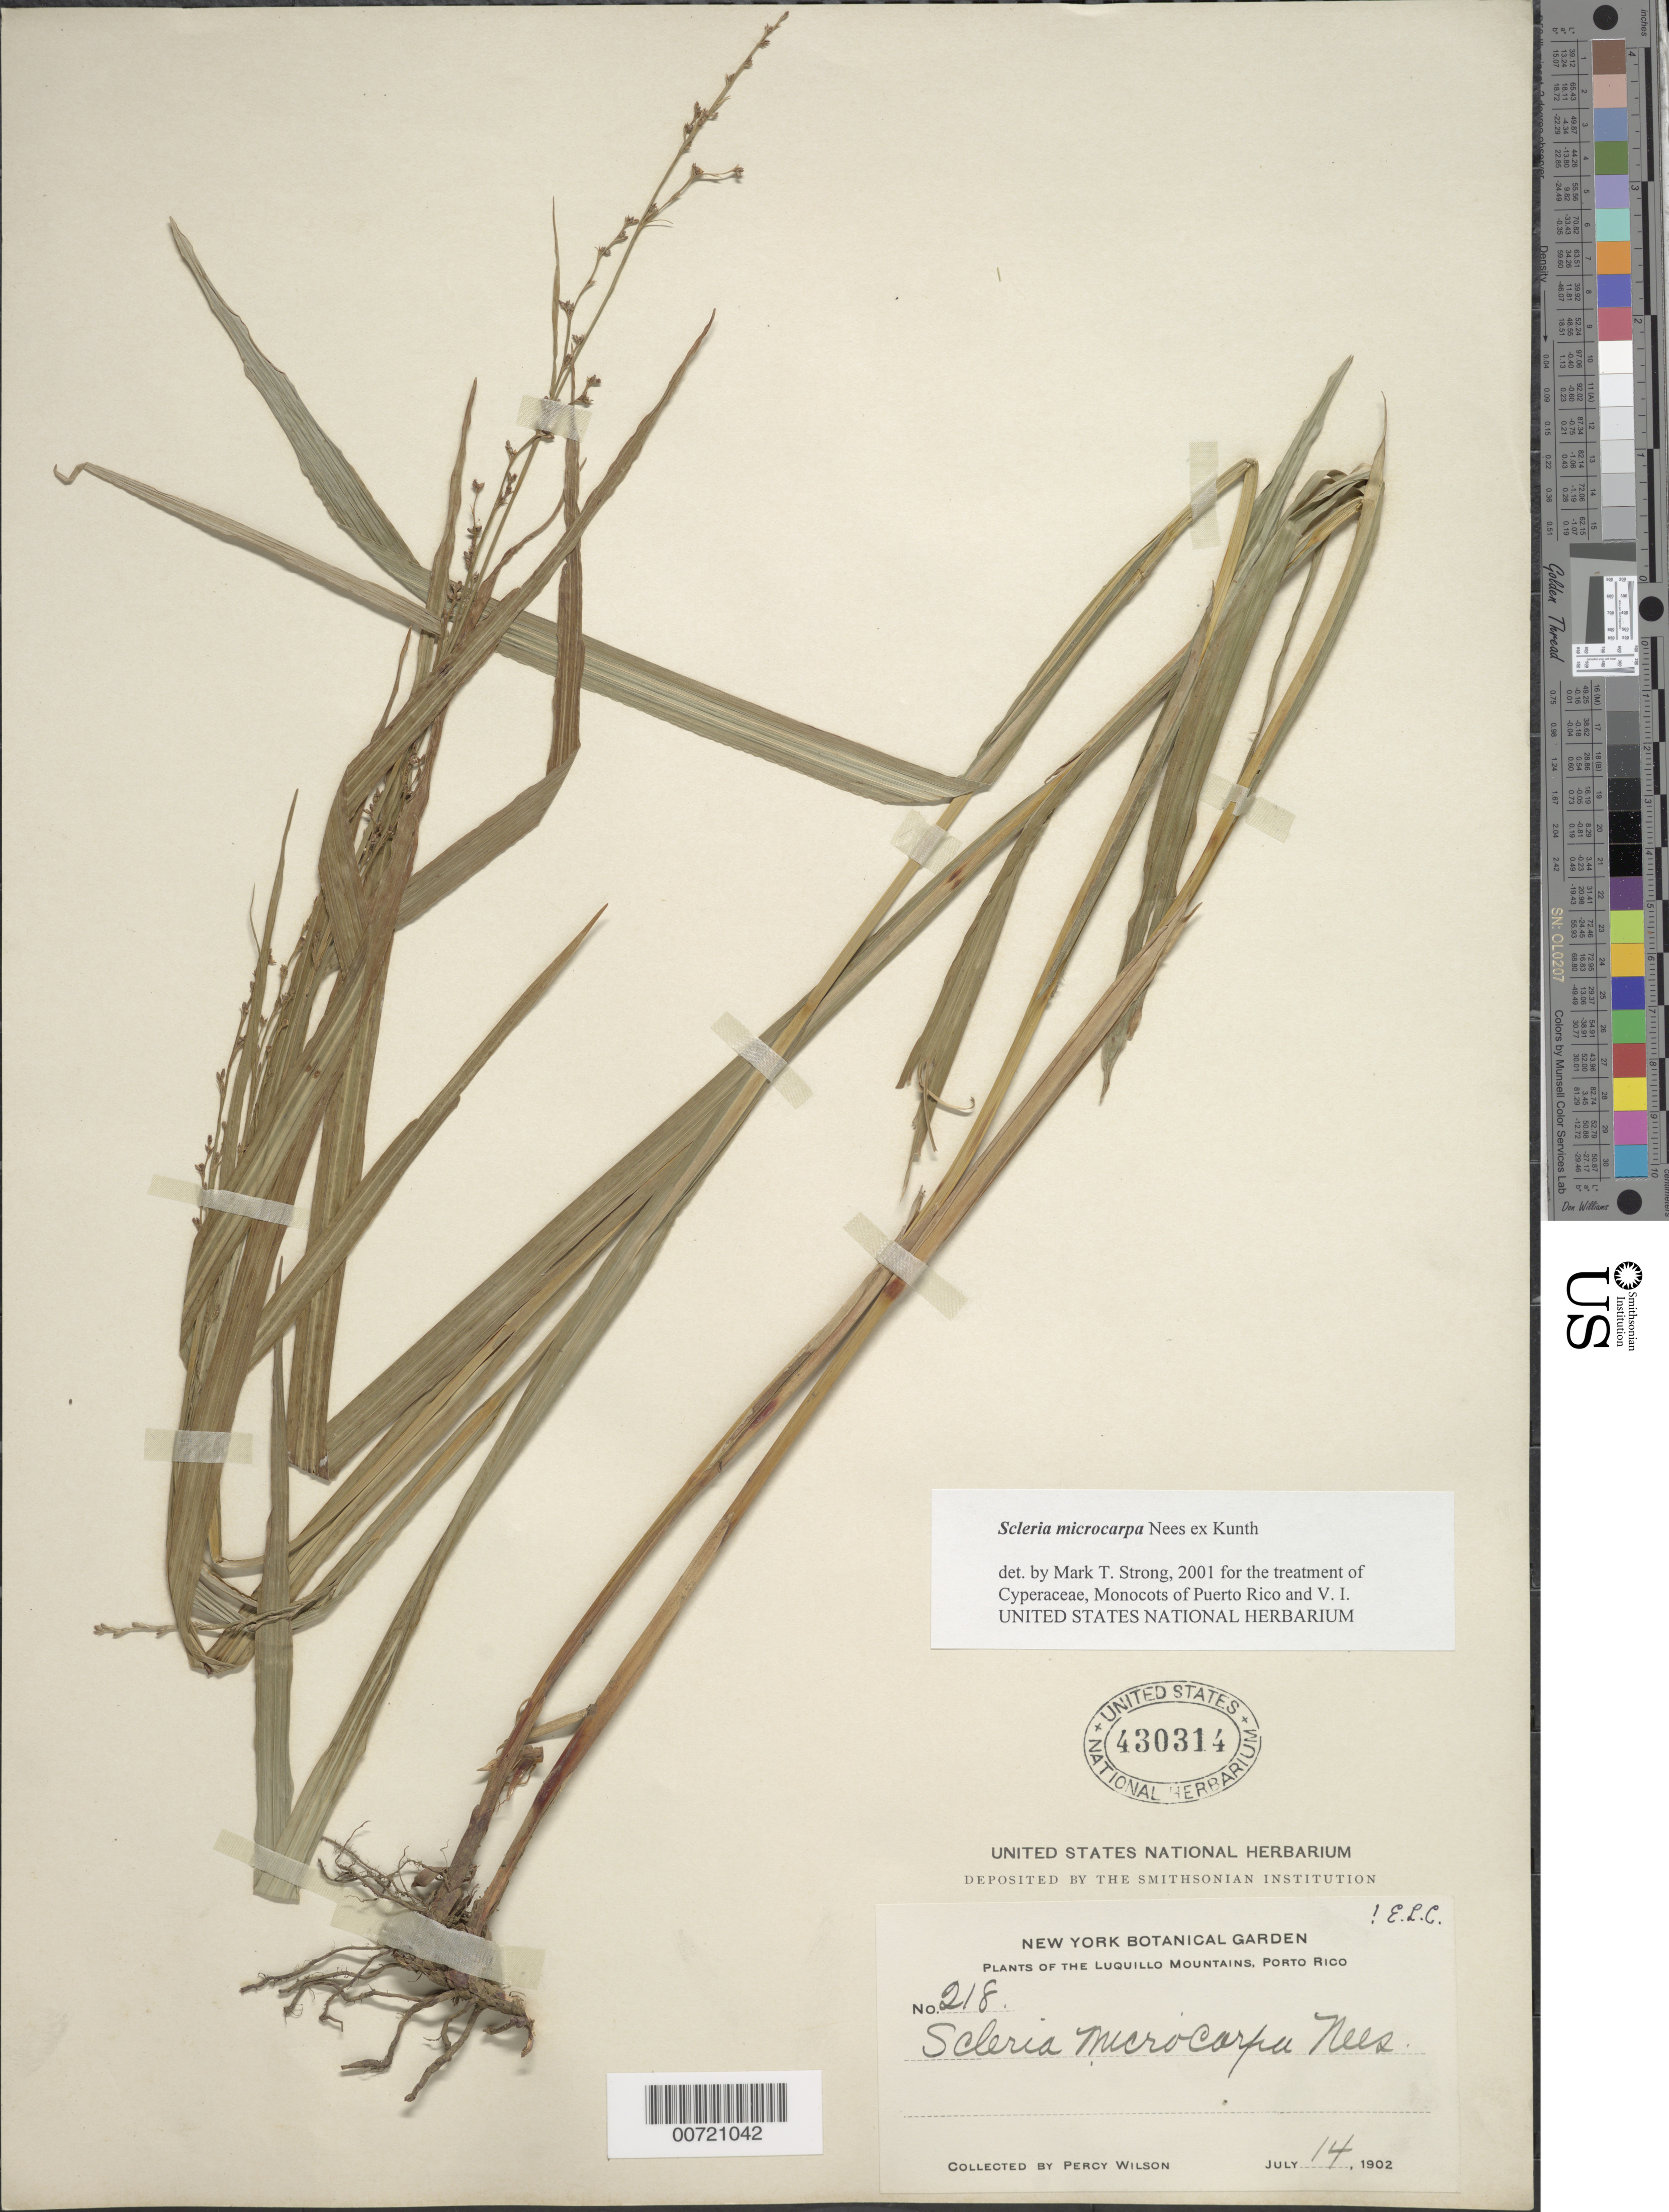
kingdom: Plantae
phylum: Tracheophyta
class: Liliopsida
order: Poales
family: Cyperaceae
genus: Scleria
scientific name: Scleria microcarpa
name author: Nees ex Kunth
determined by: Strong, M. T., (US), Smithsonian Institution - National Museum of Natural History (UNITED STATES)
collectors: P. Wilson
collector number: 218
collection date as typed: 14 Jul 1902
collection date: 1902-07-14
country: Puerto Rico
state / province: Luquillo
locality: Luquillo Mountains.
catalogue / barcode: US 430314